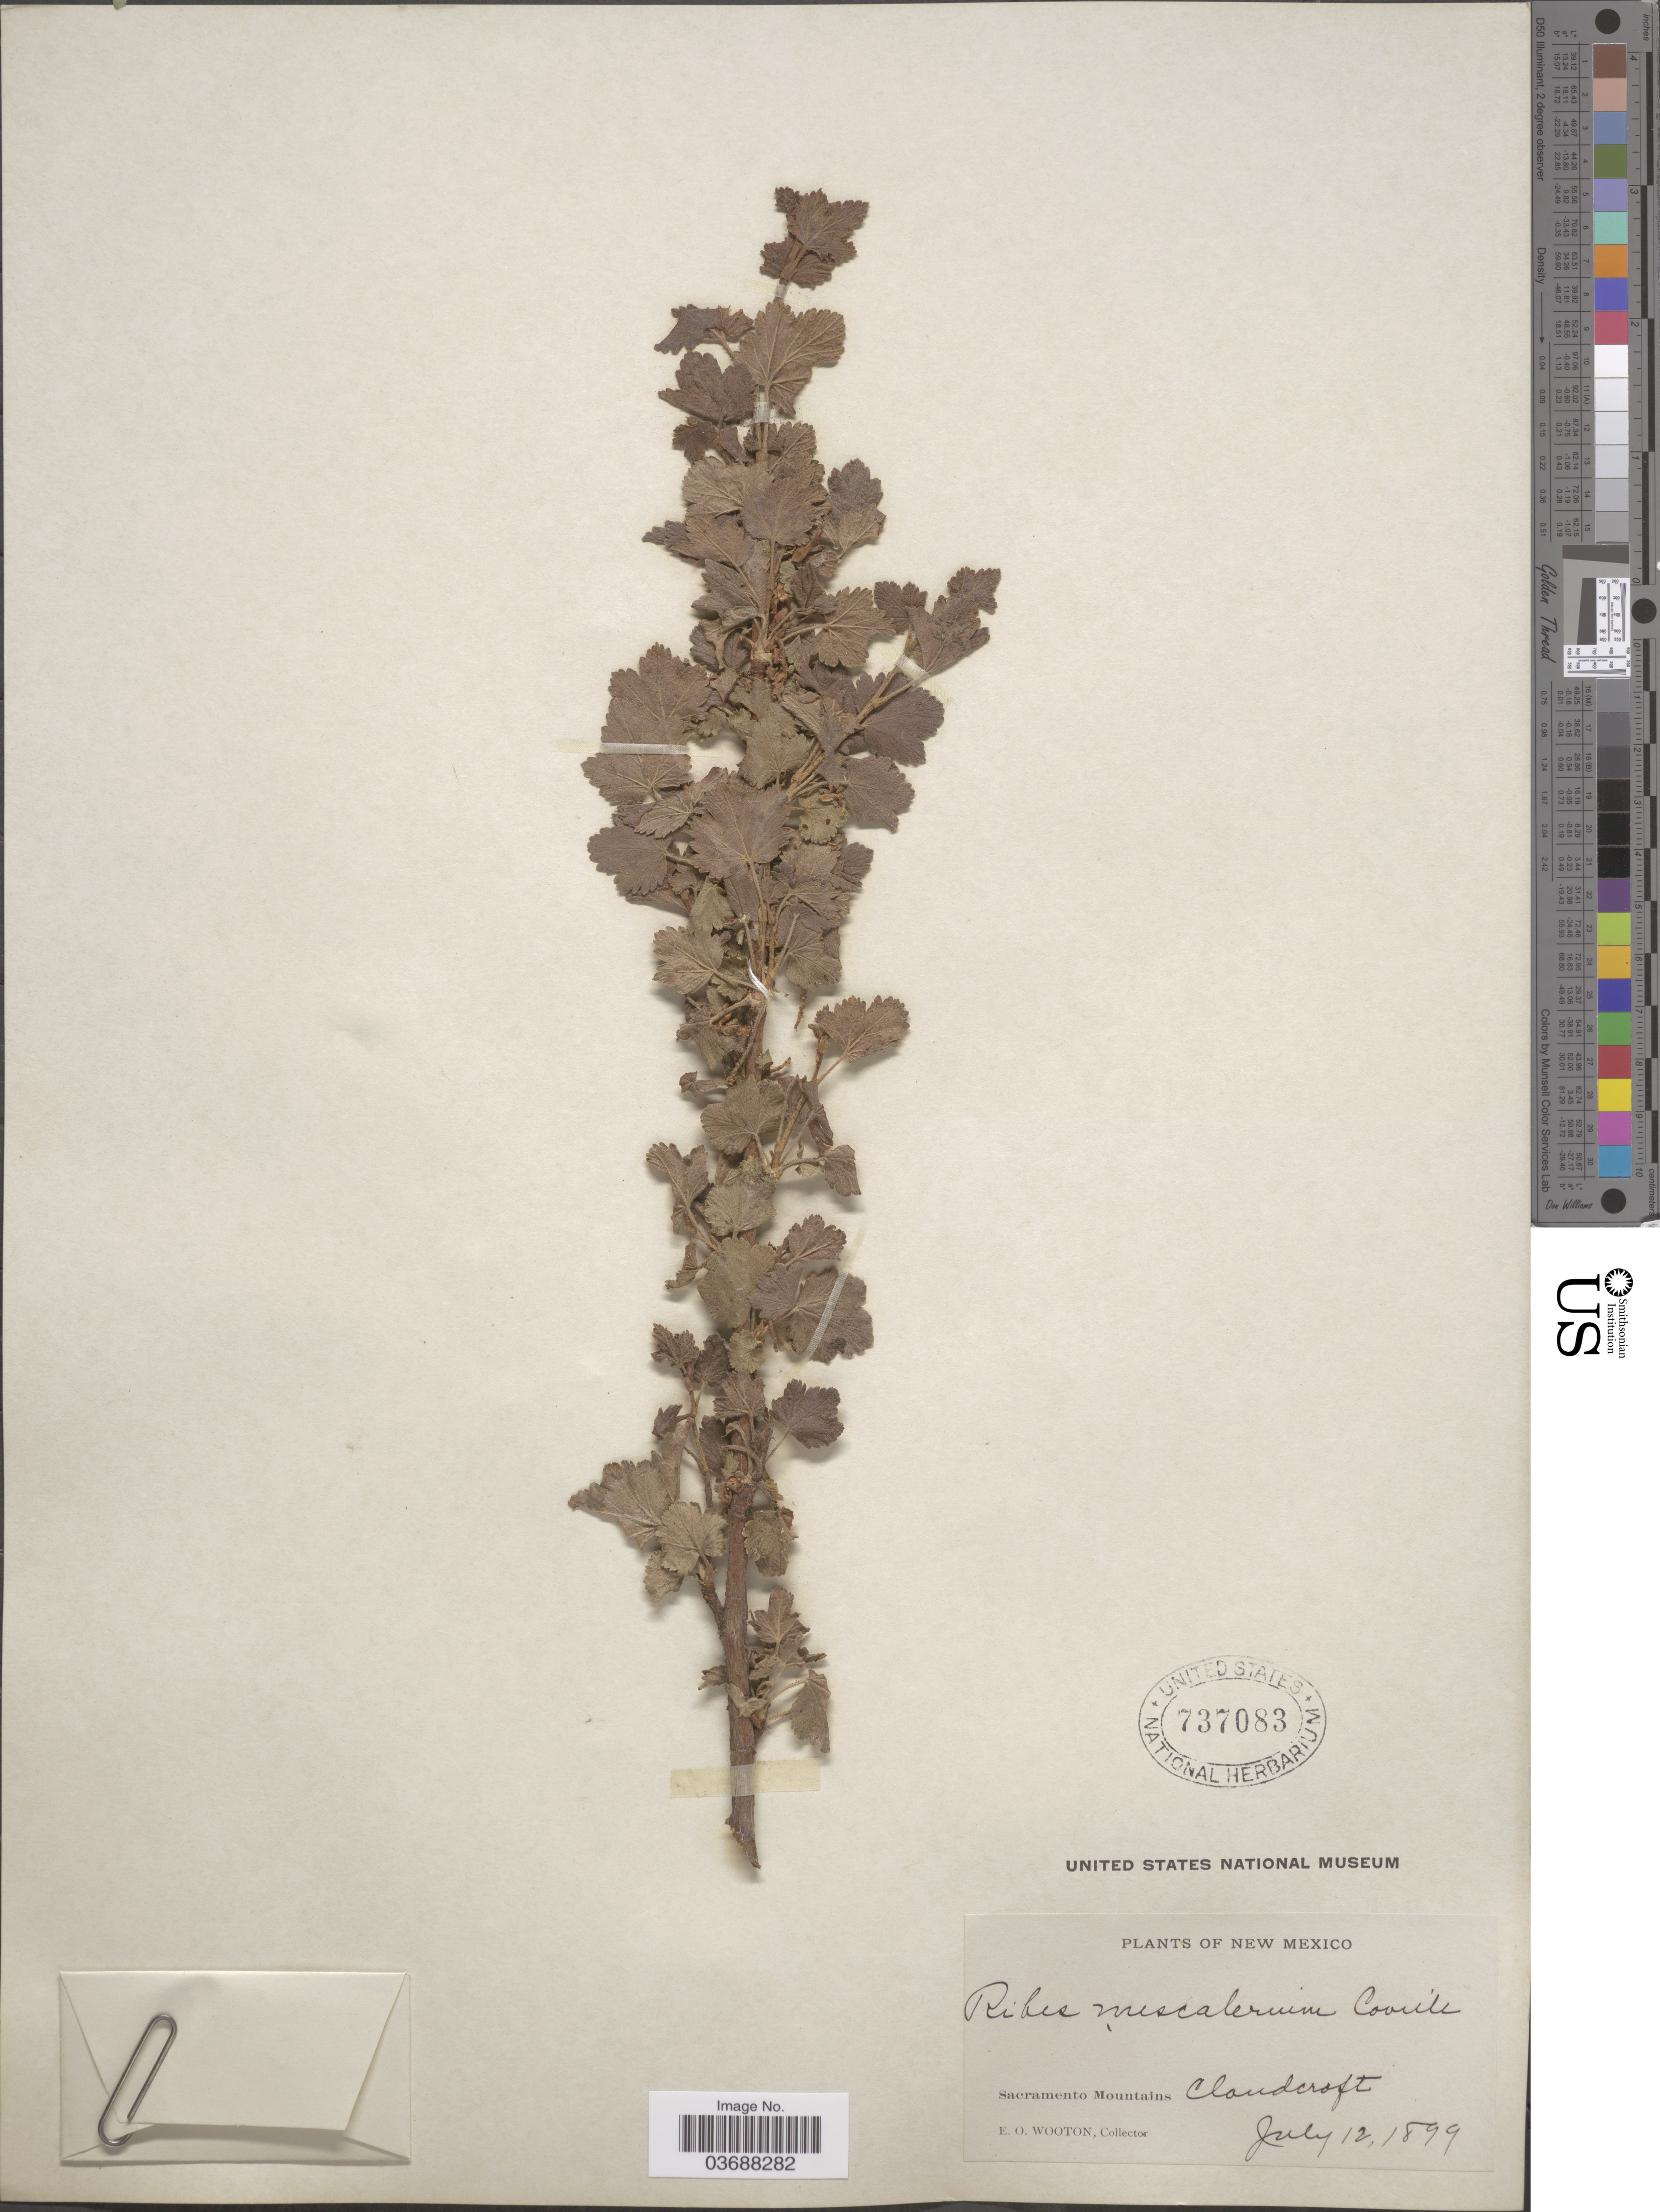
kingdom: Plantae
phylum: Tracheophyta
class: Magnoliopsida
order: Saxifragales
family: Grossulariaceae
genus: Ribes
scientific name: Ribes mescalerium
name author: Coville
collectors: E. O. Wooton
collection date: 1899-07-12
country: United States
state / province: New Mexico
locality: Sacramento Mountains, Cloudcroft.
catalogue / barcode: US 737083